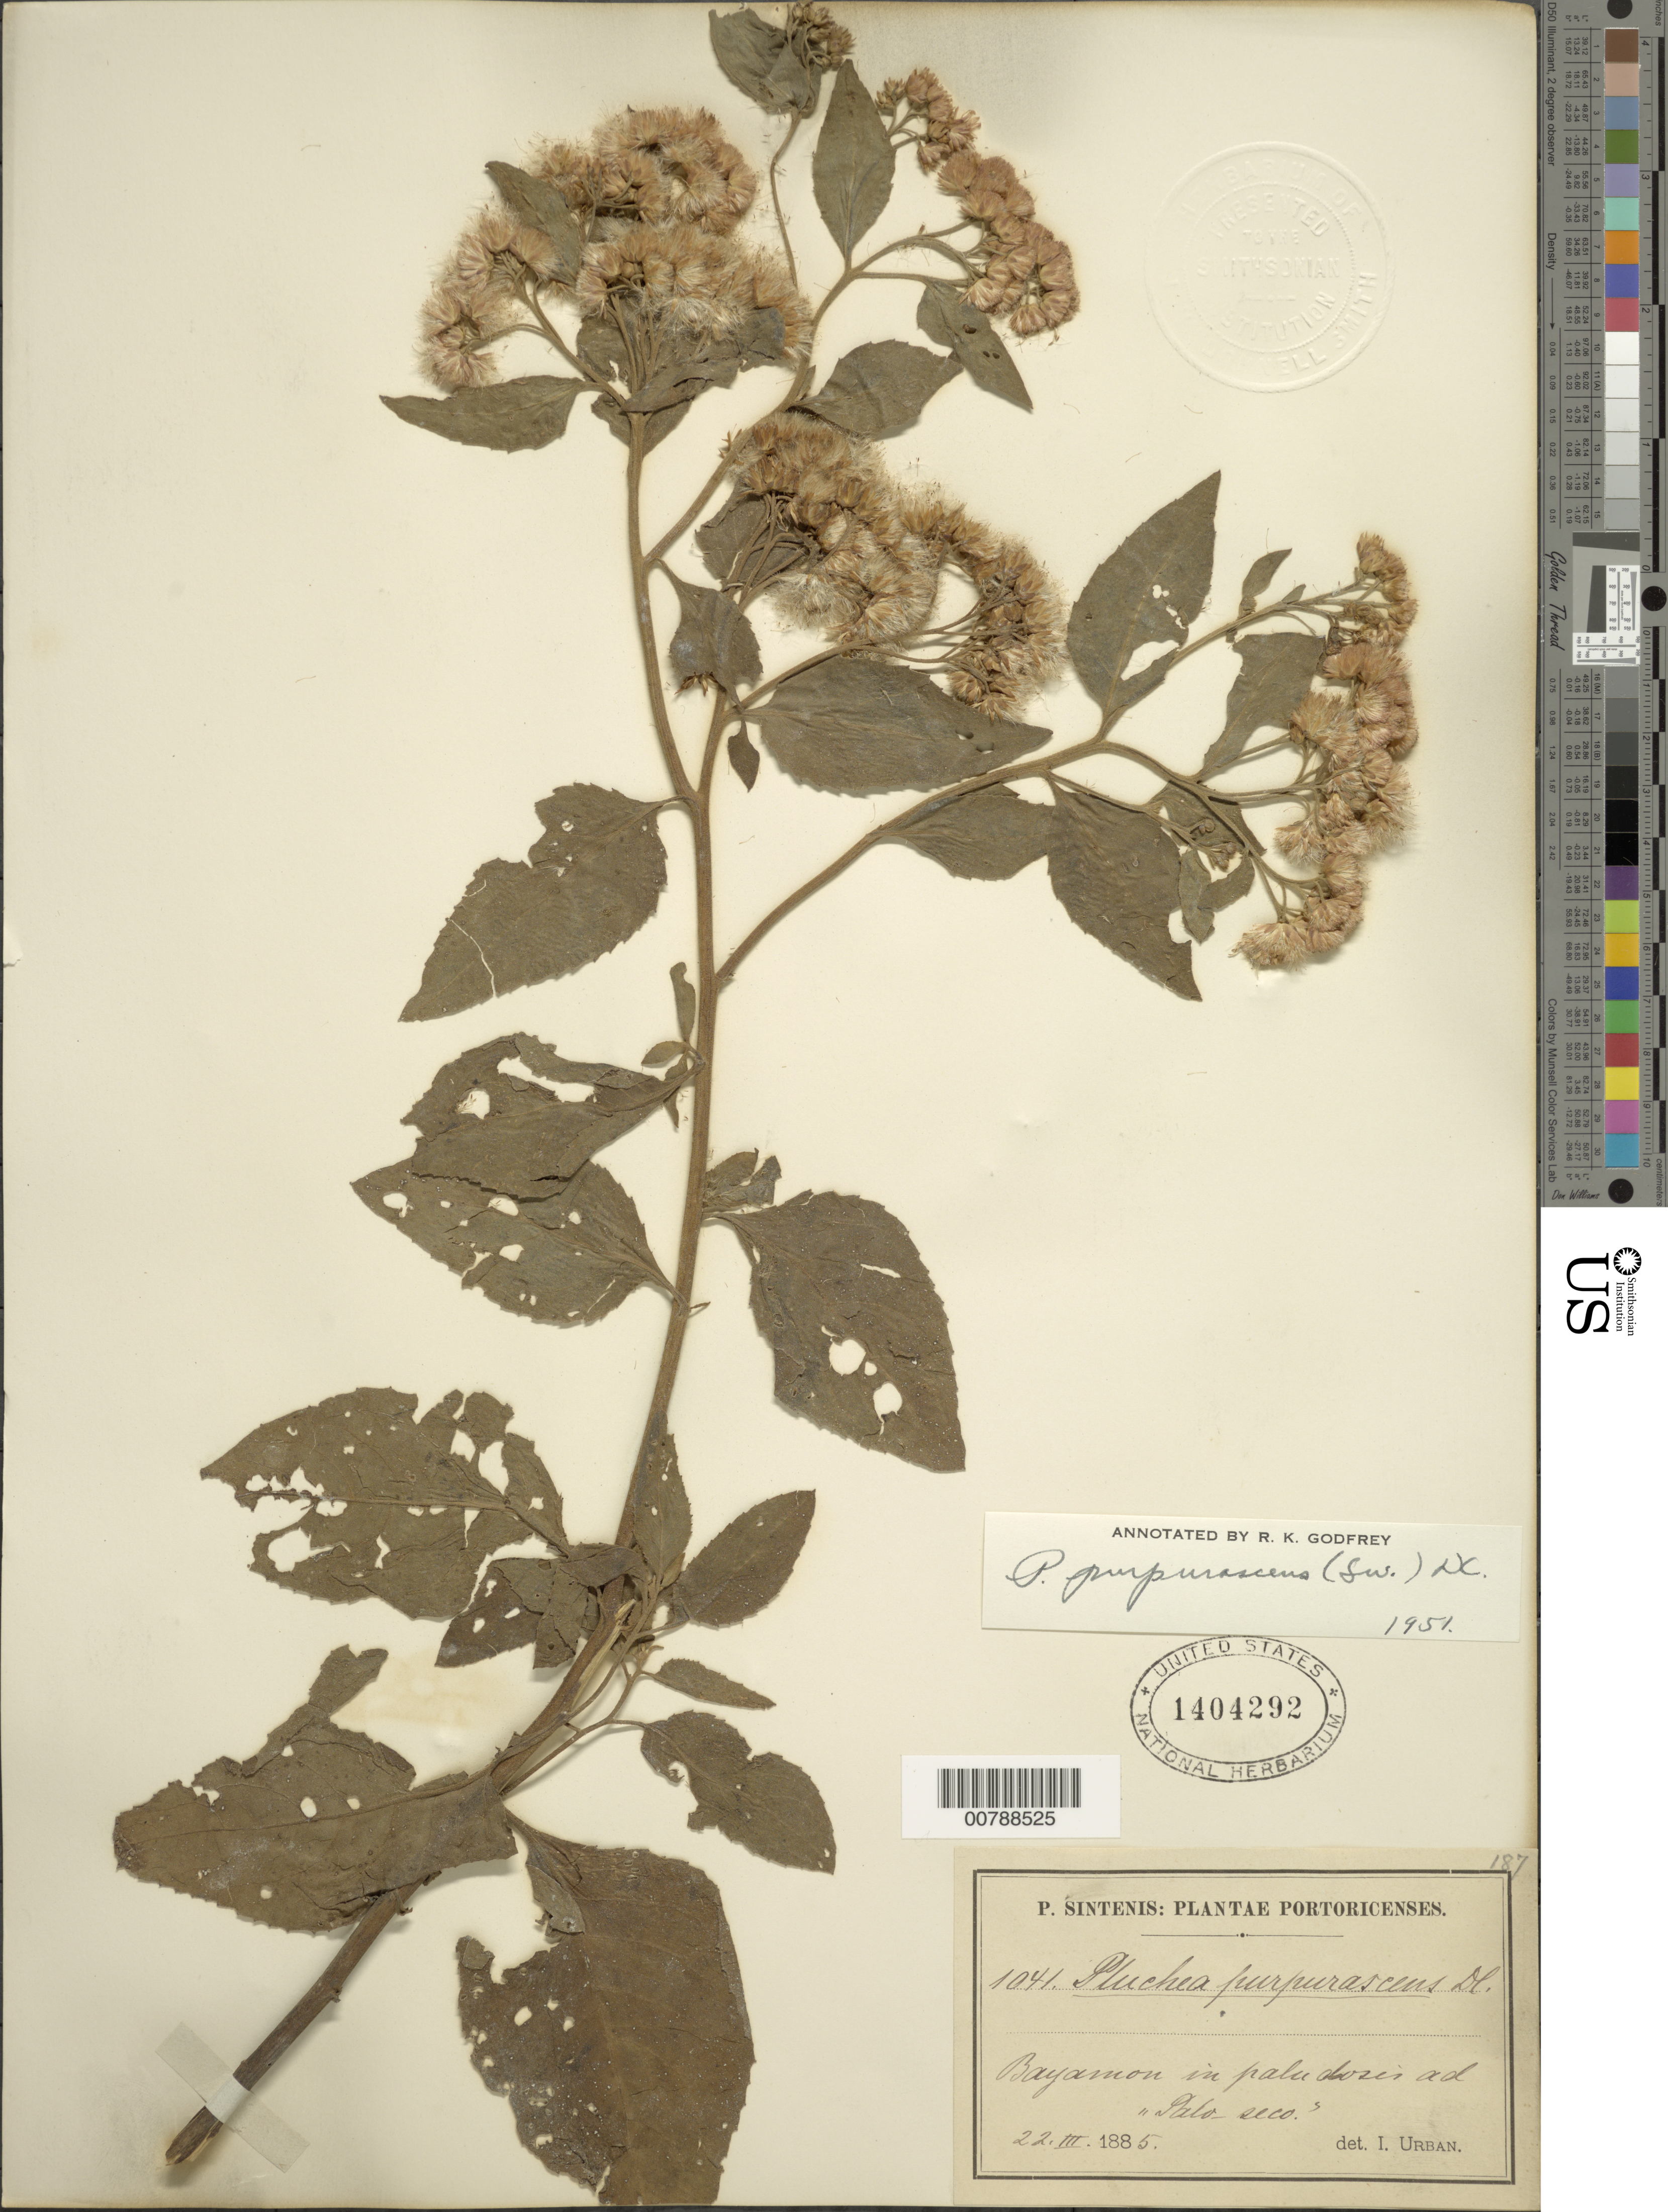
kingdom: Plantae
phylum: Tracheophyta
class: Magnoliopsida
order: Asterales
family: Asteraceae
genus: Pluchea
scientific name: Pluchea odorata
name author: (L.) Cass.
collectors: P. Sintenis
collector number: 1041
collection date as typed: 22 Mar 1885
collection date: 1885-03-22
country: Puerto Rico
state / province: Bayamón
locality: Bayamon in paludosis ad "Palo-Seco"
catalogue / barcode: US 1404292